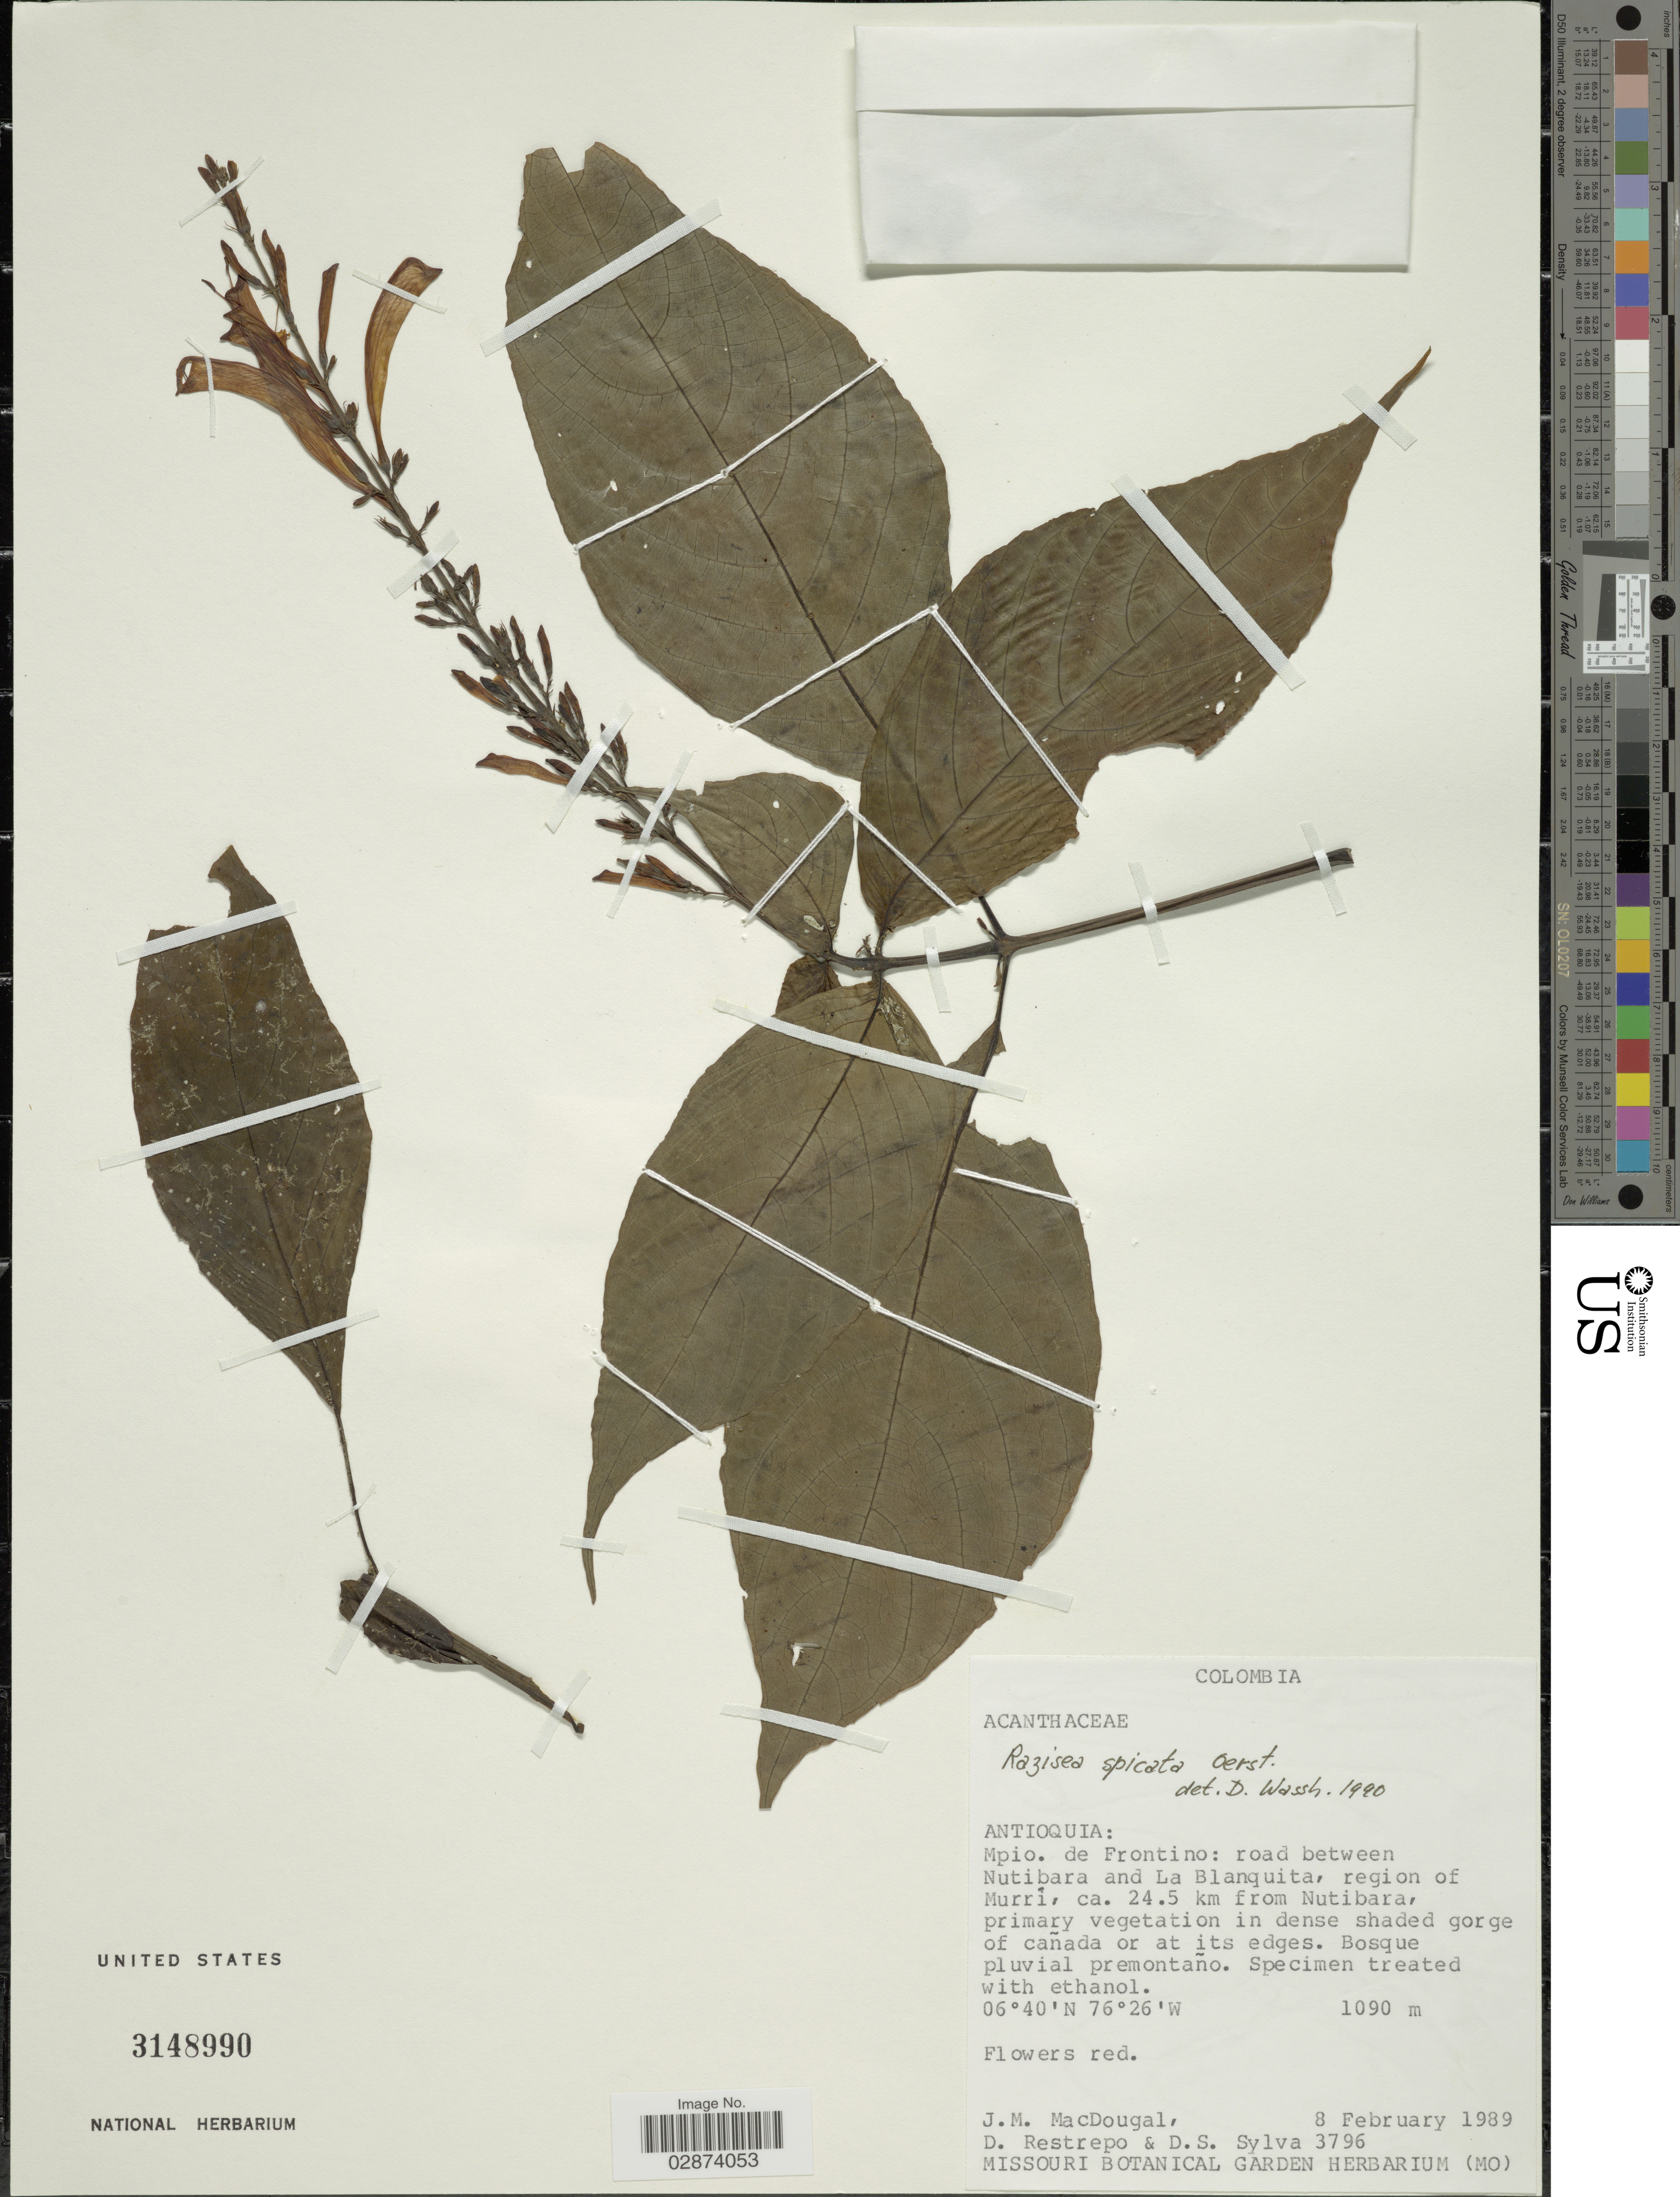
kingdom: Plantae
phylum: Tracheophyta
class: Magnoliopsida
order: Lamiales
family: Acanthaceae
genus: Razisea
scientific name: Razisea spicata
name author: Oerst.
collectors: J. M. MacDougal, D. Restrepo & D. Sylva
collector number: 3796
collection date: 1989-02-08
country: Colombia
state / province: Antioquia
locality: Mpio. de Frontino: road between Nutibara and La Blanquita, region of Murri, ca. 24.5 km from Nutibara.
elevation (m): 1090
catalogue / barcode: US 3148990